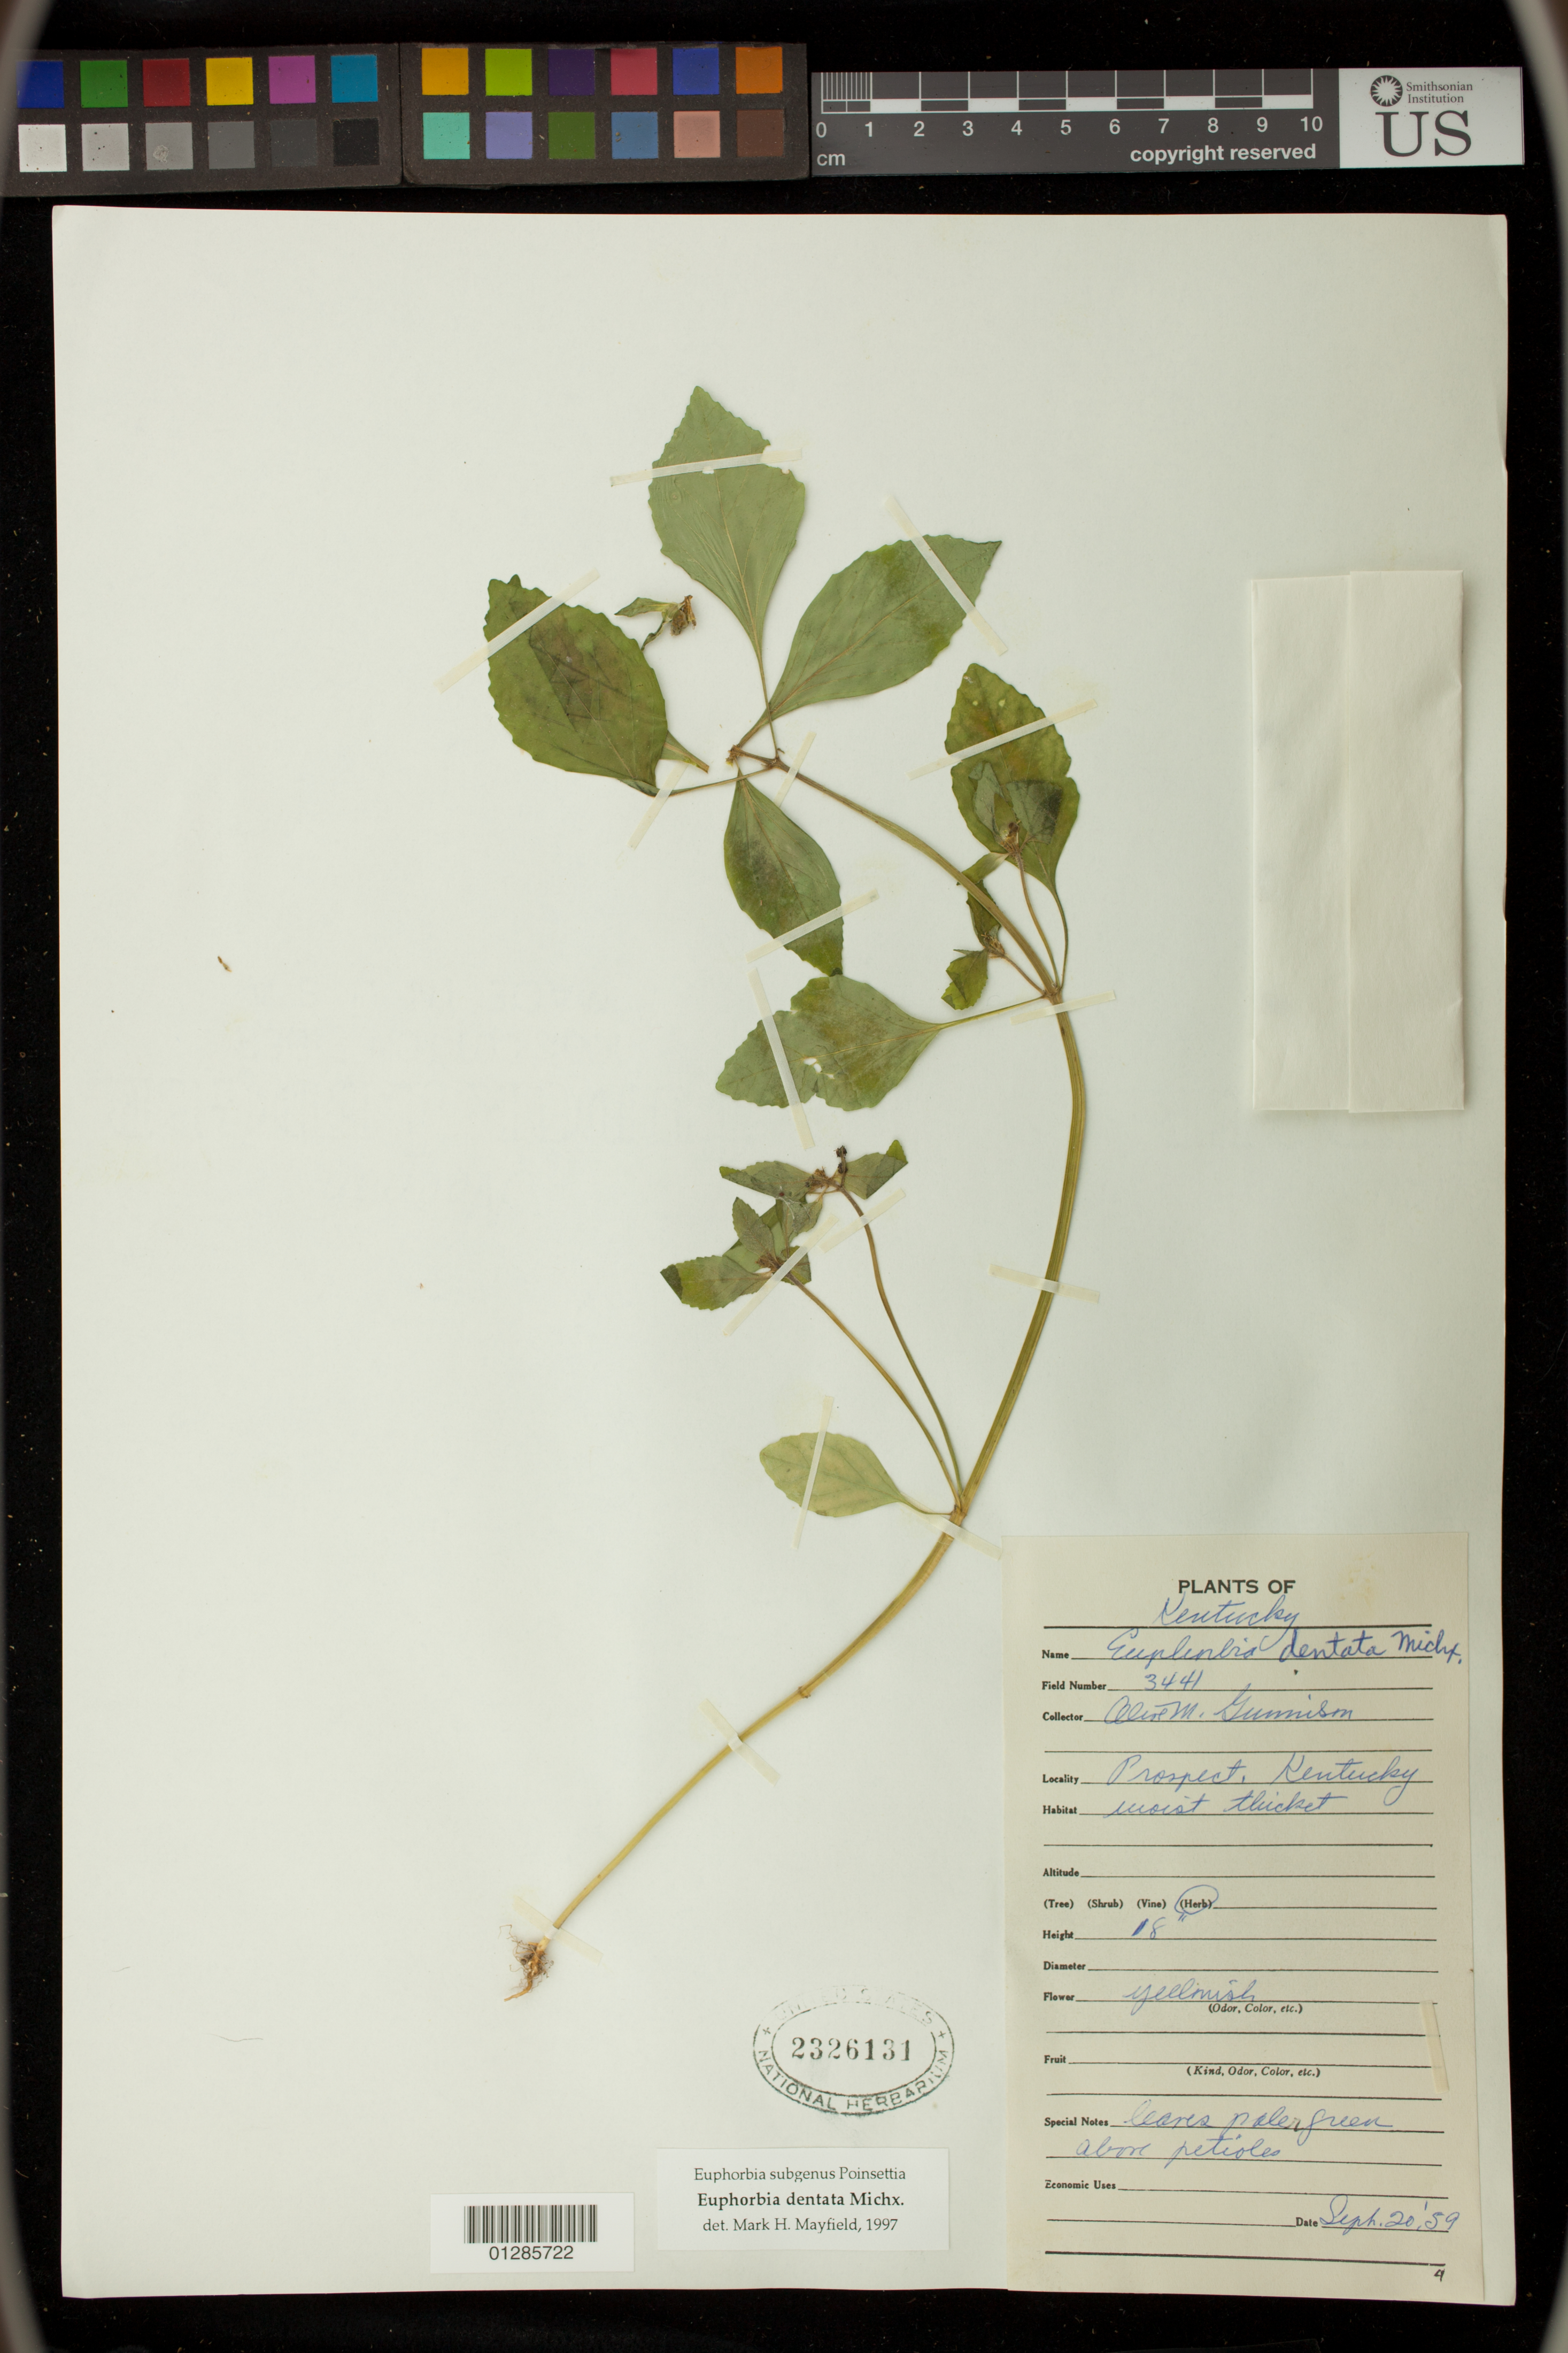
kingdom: Plantae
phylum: Tracheophyta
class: Magnoliopsida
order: Malpighiales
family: Euphorbiaceae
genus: Euphorbia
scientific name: Euphorbia dentata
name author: Michx.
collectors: Gunnison, O. M.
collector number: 3441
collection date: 1959-09-20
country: United States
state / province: Kentucky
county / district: Jefferson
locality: Prospect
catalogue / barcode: US 2326131